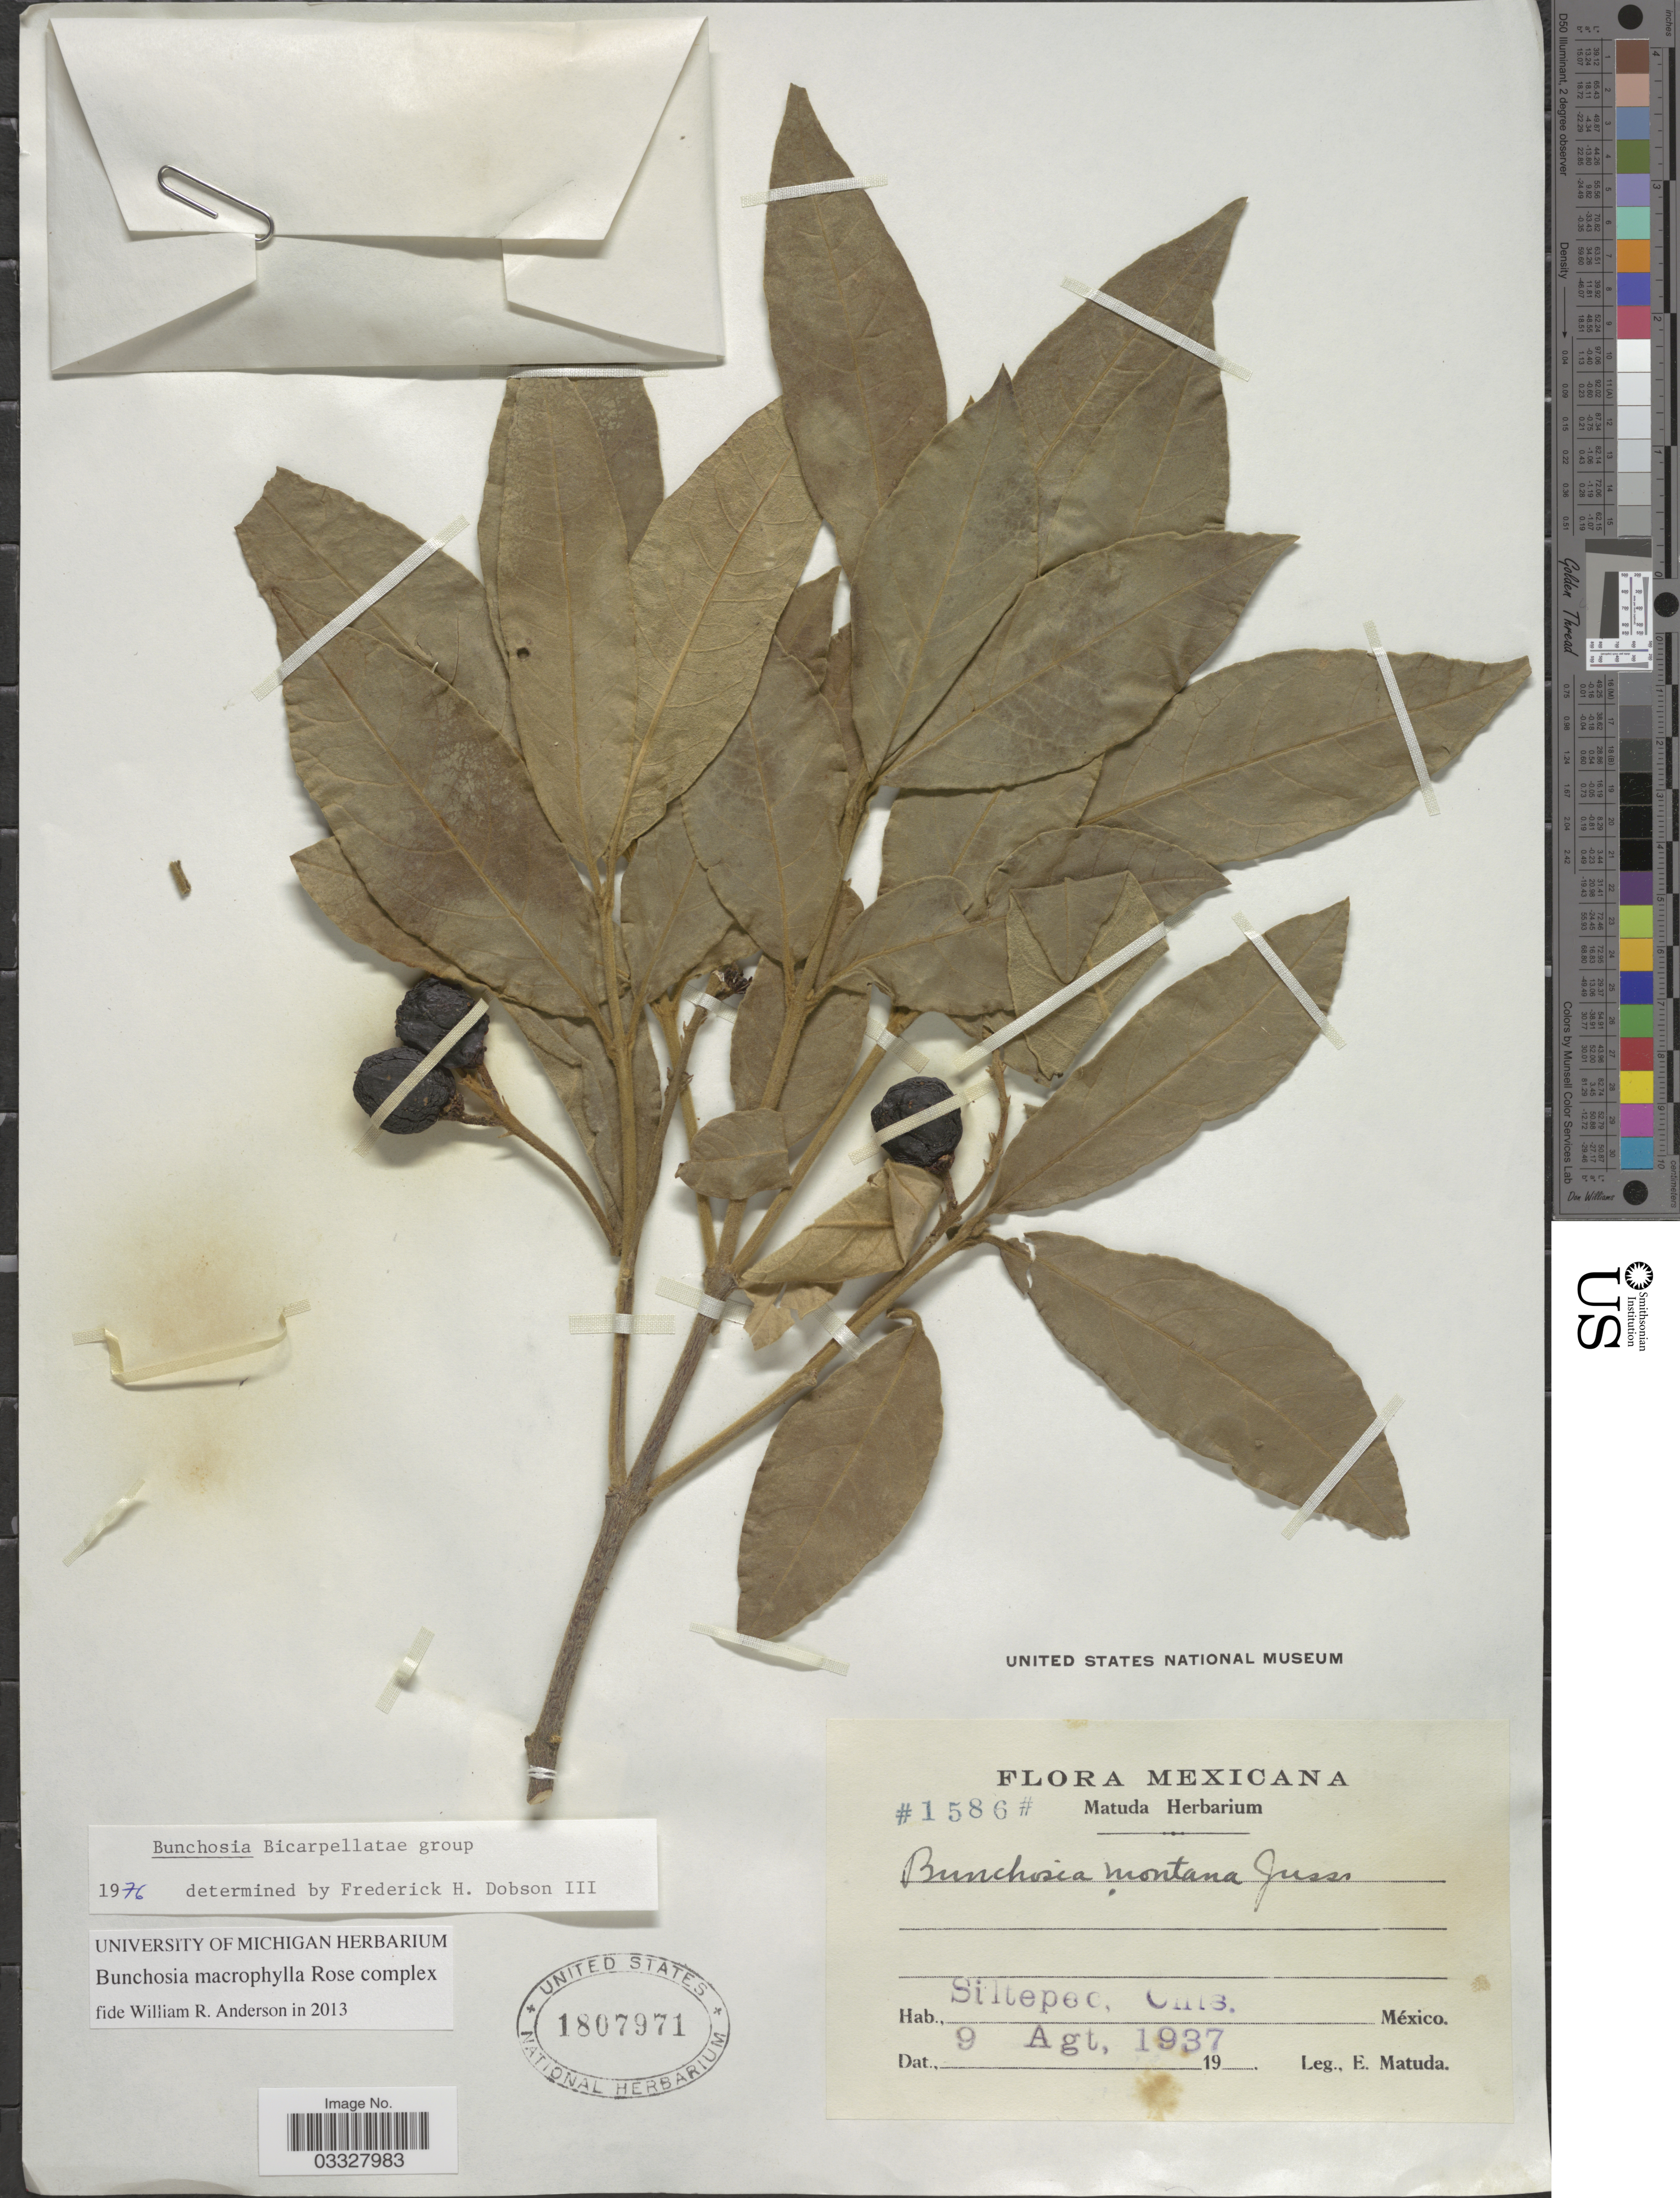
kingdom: Plantae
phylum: Tracheophyta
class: Magnoliopsida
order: Malpighiales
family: Malpighiaceae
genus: Bunchosia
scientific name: Bunchosia macrophylla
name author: Rose ex Donn. Sm. in Pittier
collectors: E. Matuda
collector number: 1586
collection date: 1937-08-09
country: Mexico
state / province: Chiapas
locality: Siltepec.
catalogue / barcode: US 1807971